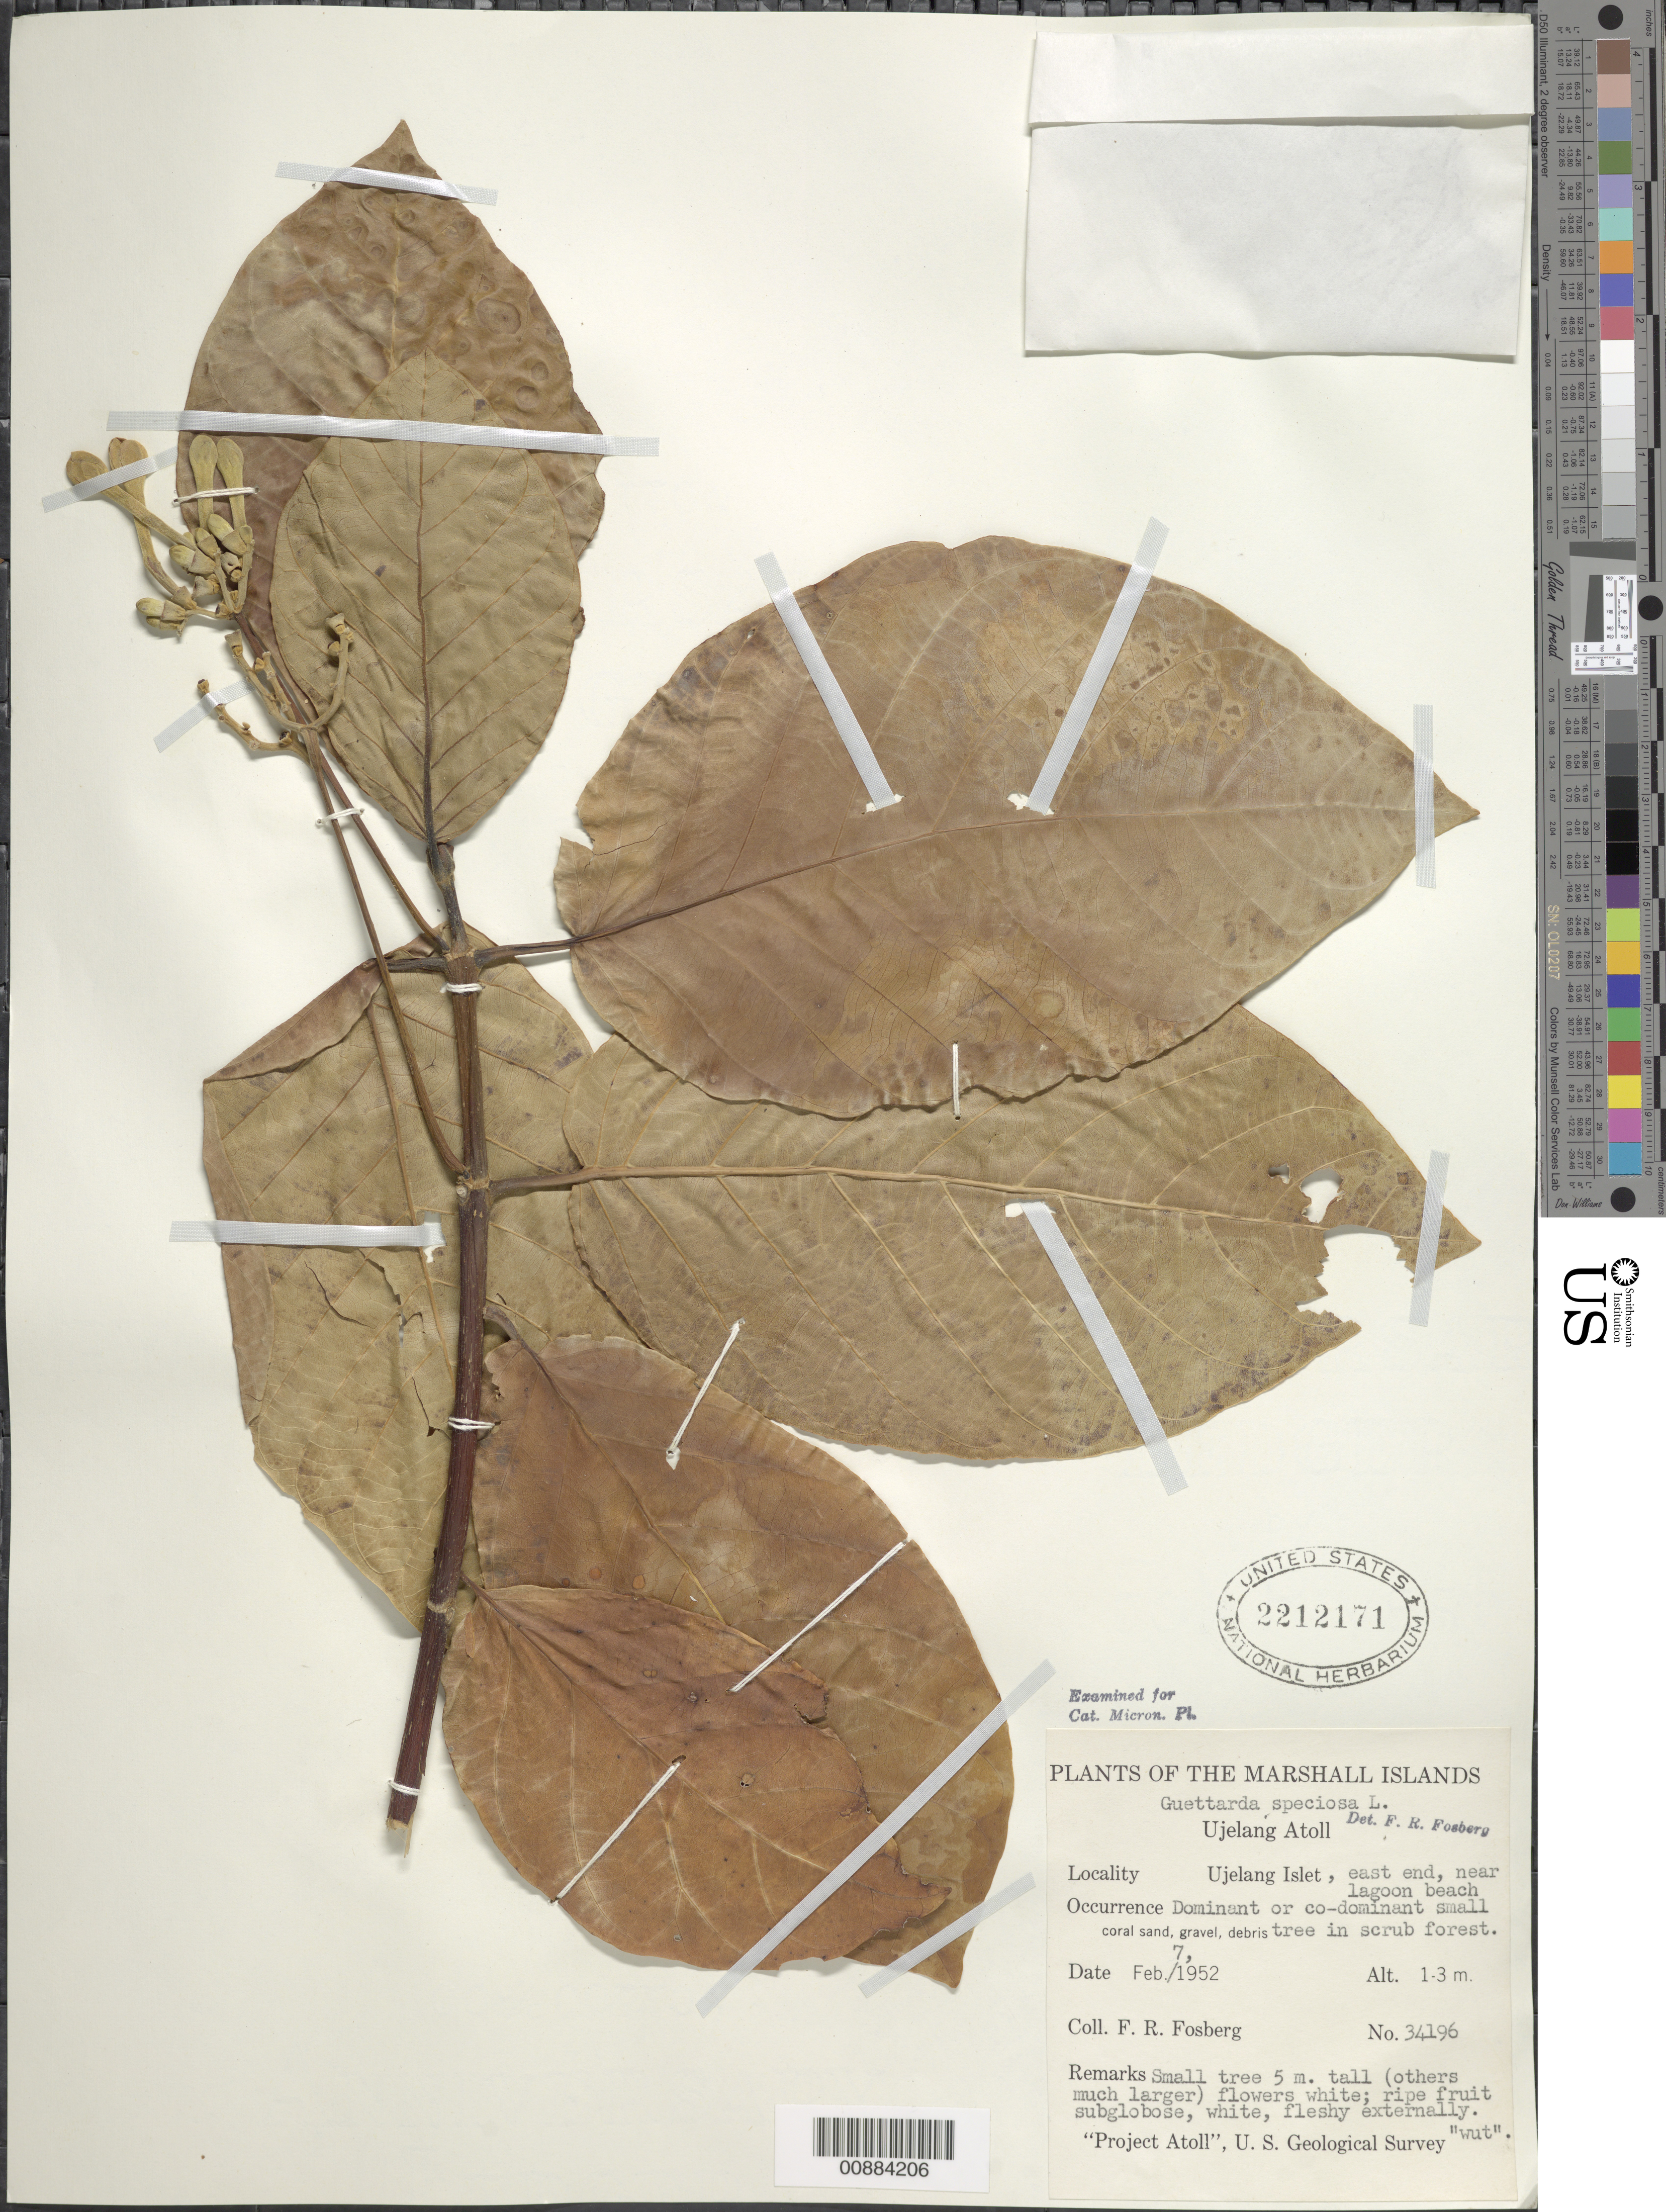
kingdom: Plantae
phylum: Tracheophyta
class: Magnoliopsida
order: Gentianales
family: Rubiaceae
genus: Guettarda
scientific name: Guettarda speciosa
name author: L.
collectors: F. R. Fosberg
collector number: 34196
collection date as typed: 07 Feb 1952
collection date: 1952-02-07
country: Marshall Islands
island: Ujelang Atoll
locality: Ujelang Islet, E end near lagoon beach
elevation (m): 1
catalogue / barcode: US 2212171